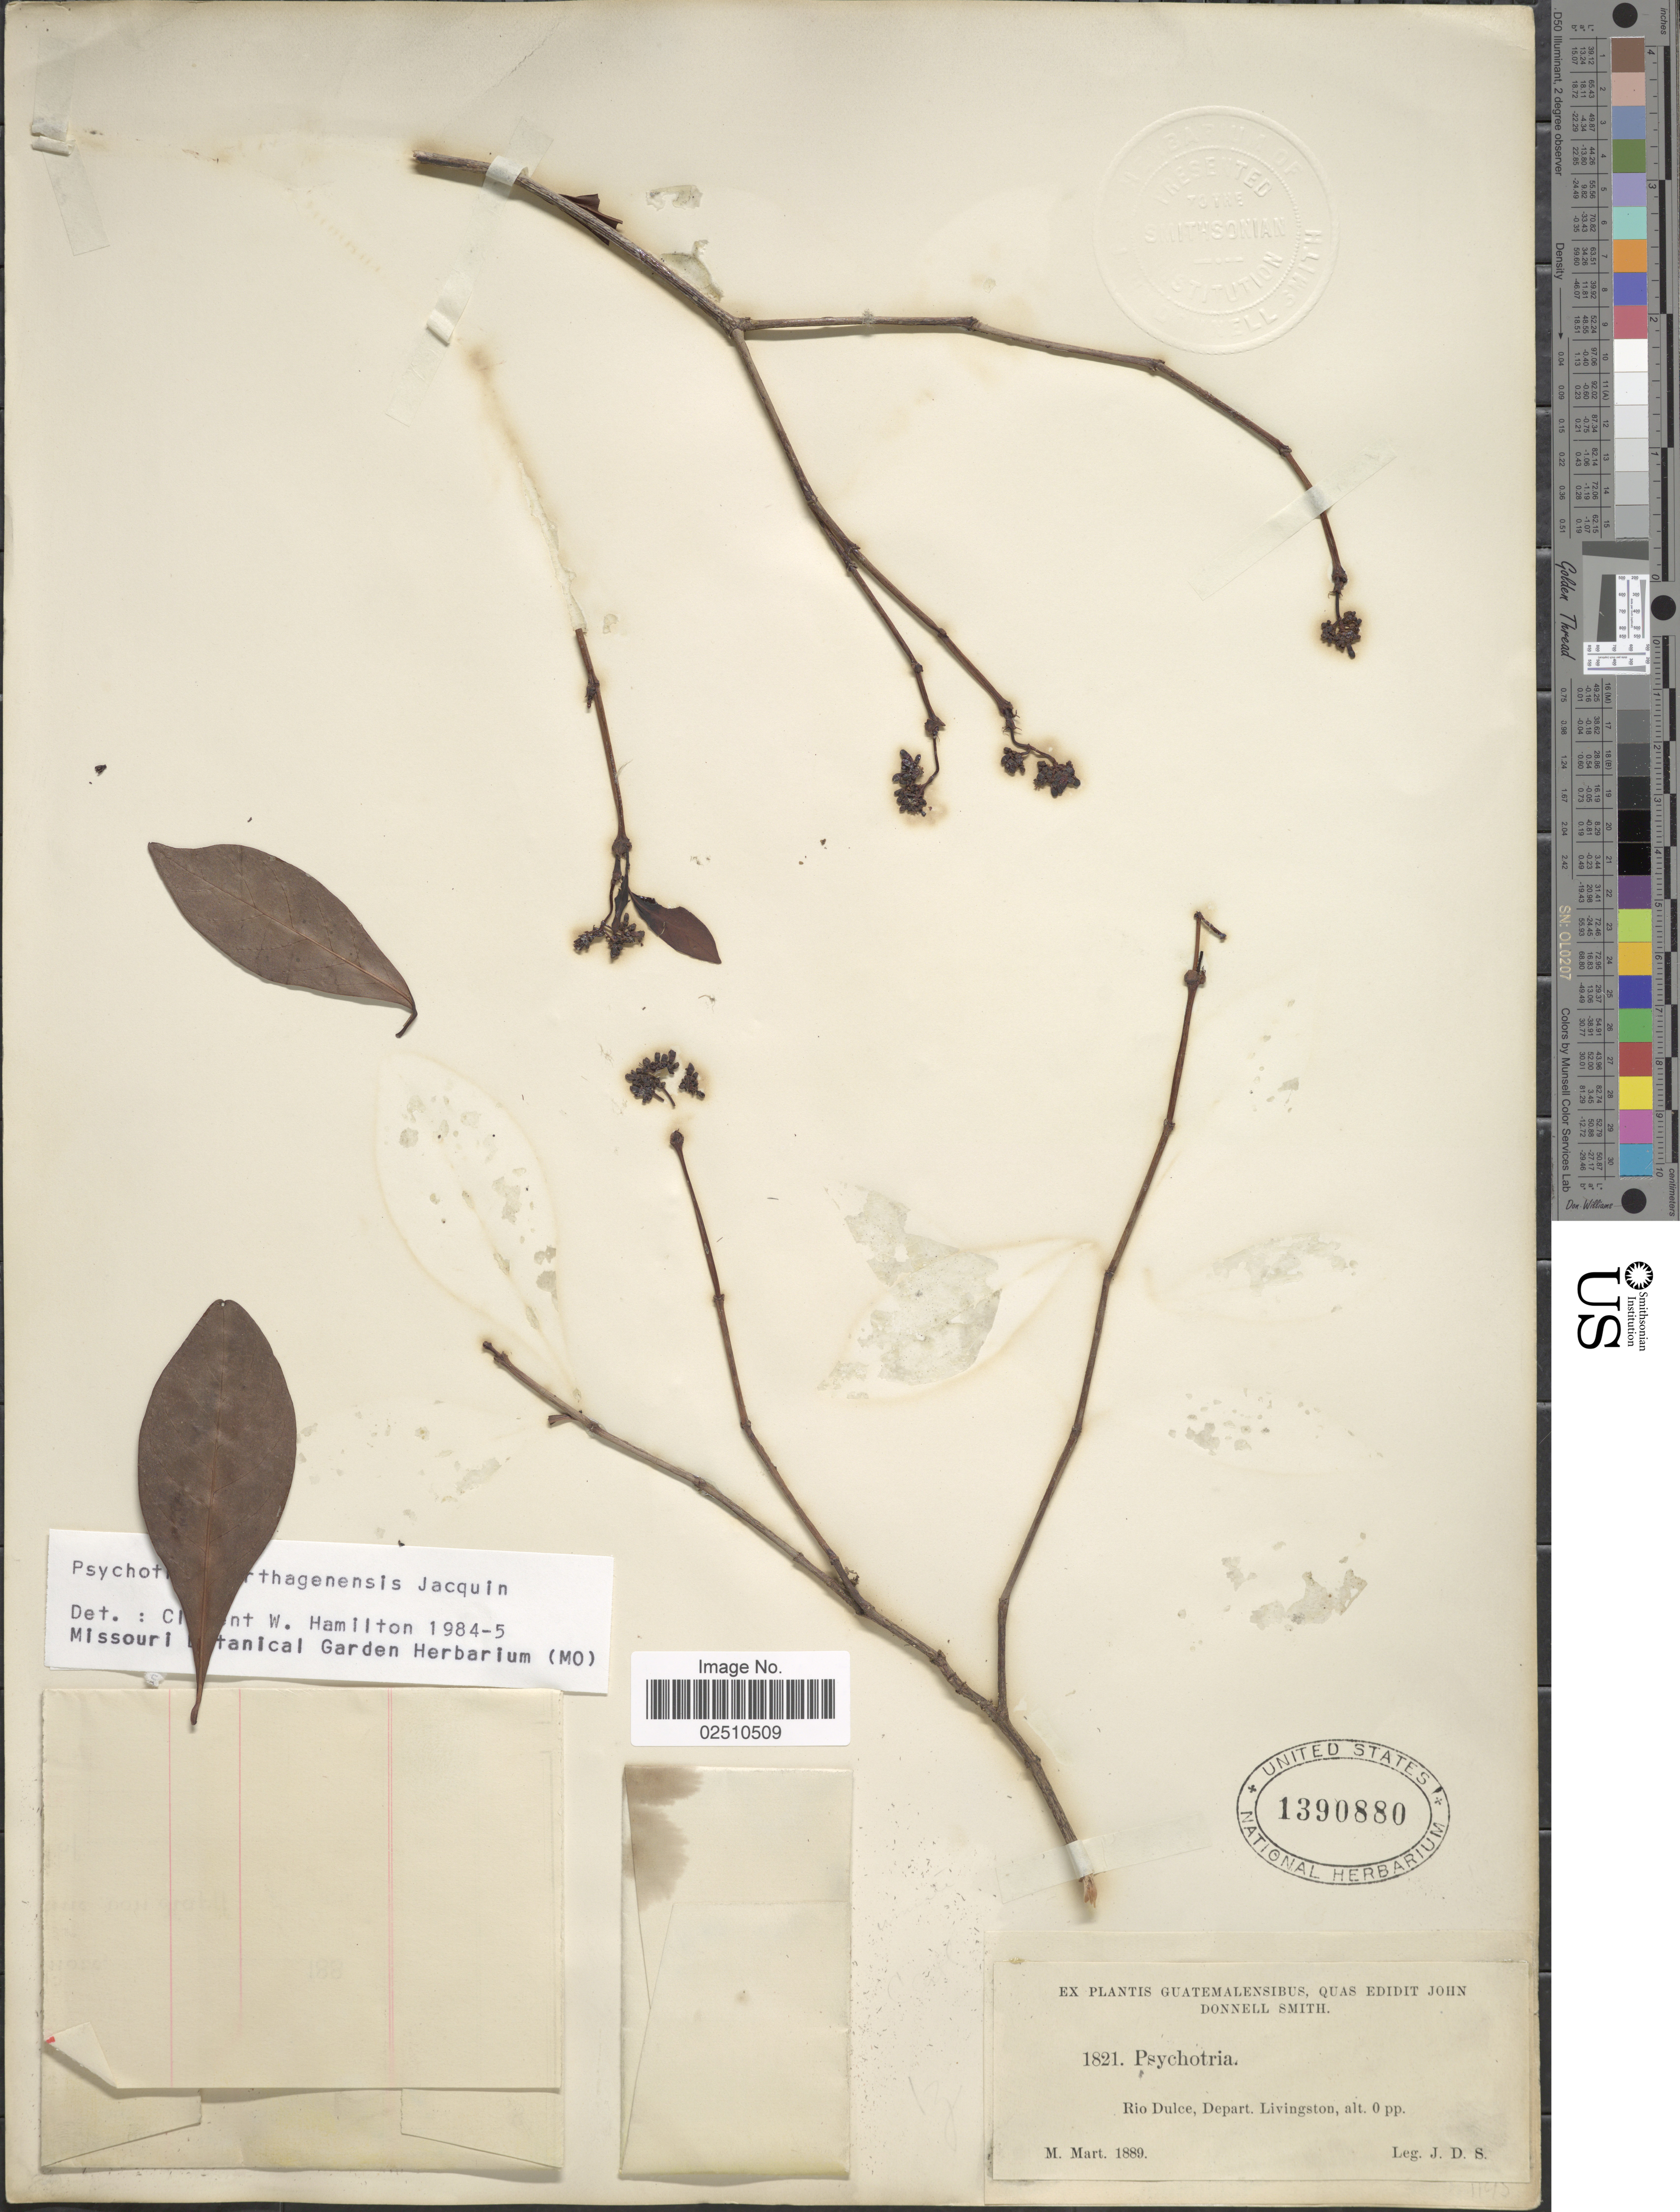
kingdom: Plantae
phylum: Tracheophyta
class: Magnoliopsida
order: Gentianales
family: Rubiaceae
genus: Psychotria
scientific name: Psychotria carthagenensis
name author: Jacq.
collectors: J. Donnell Smith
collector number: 1821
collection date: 1889-03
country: Guatemala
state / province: Izabal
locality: Guatemalensibus, Rio Dulce, Depart. Livingston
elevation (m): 0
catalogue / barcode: US 1390880